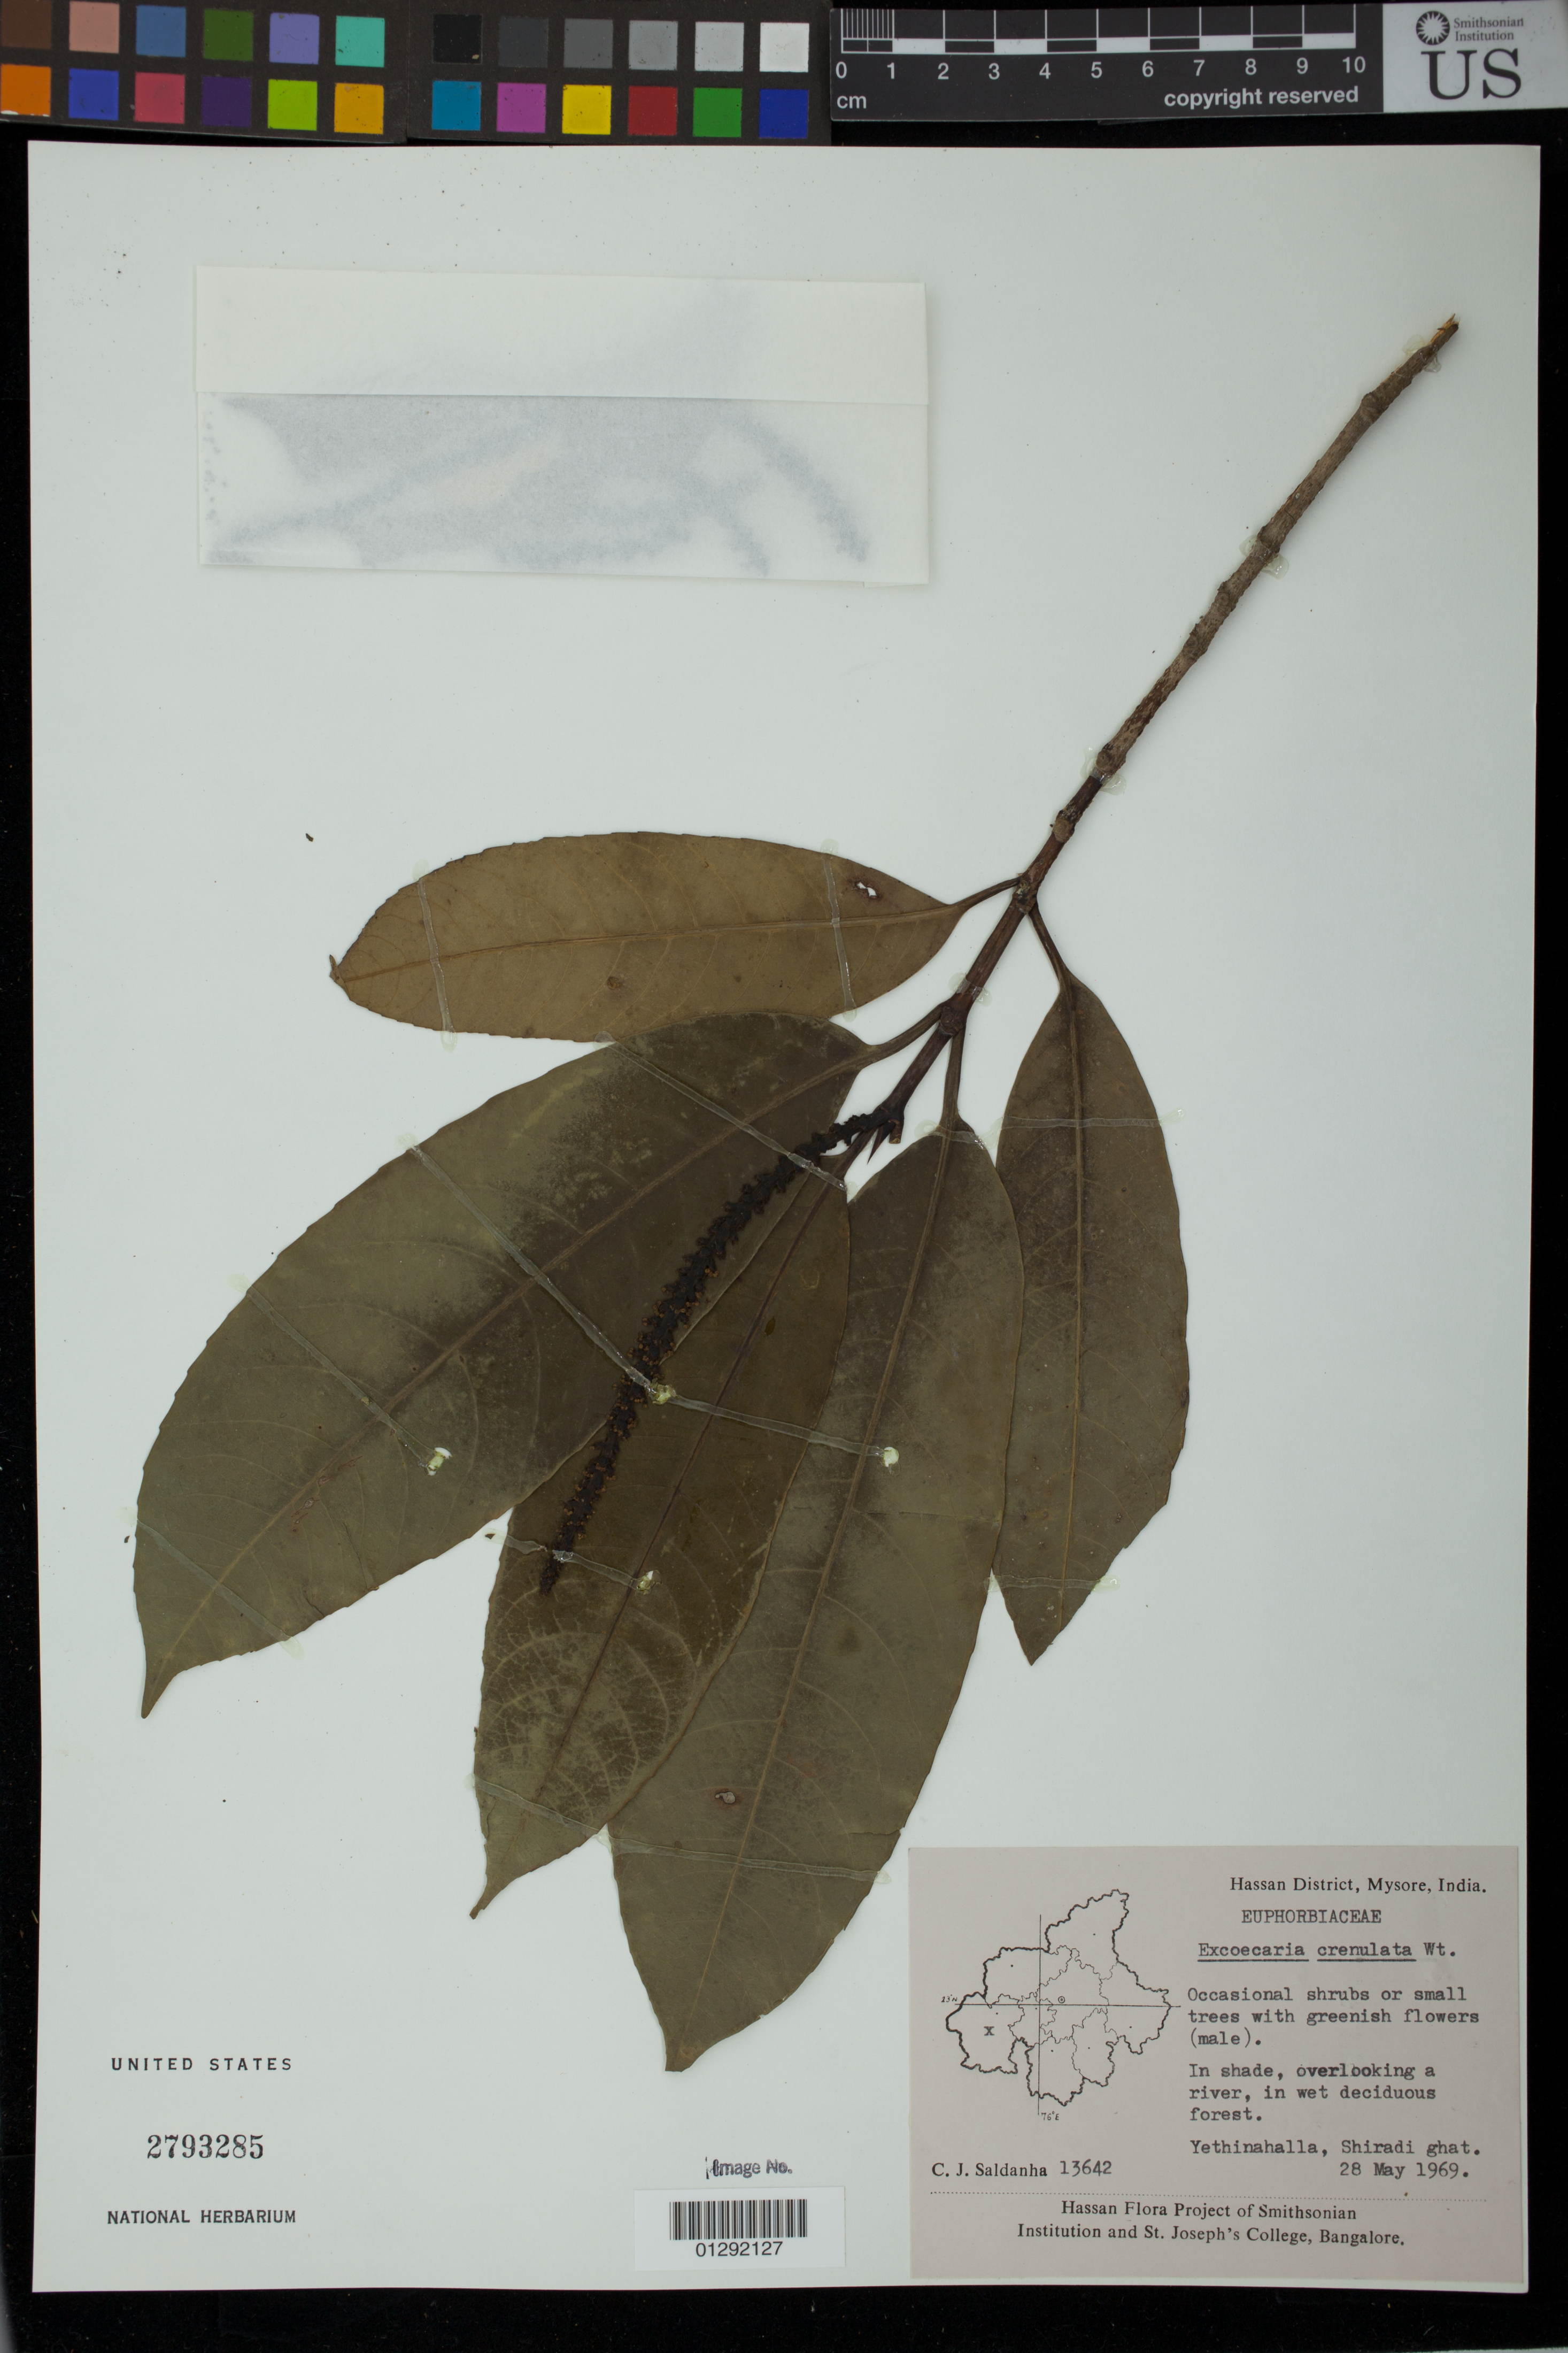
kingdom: Plantae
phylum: Tracheophyta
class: Magnoliopsida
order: Malpighiales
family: Euphorbiaceae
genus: Excoecaria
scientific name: Excoecaria crenulata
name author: Wight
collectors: C. J. Saldanha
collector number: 13642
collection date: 1969-05-28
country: India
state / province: Karnataka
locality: Hassan District: Mysore. Yethinahalla, Shiradi ghat.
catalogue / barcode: US 2793285